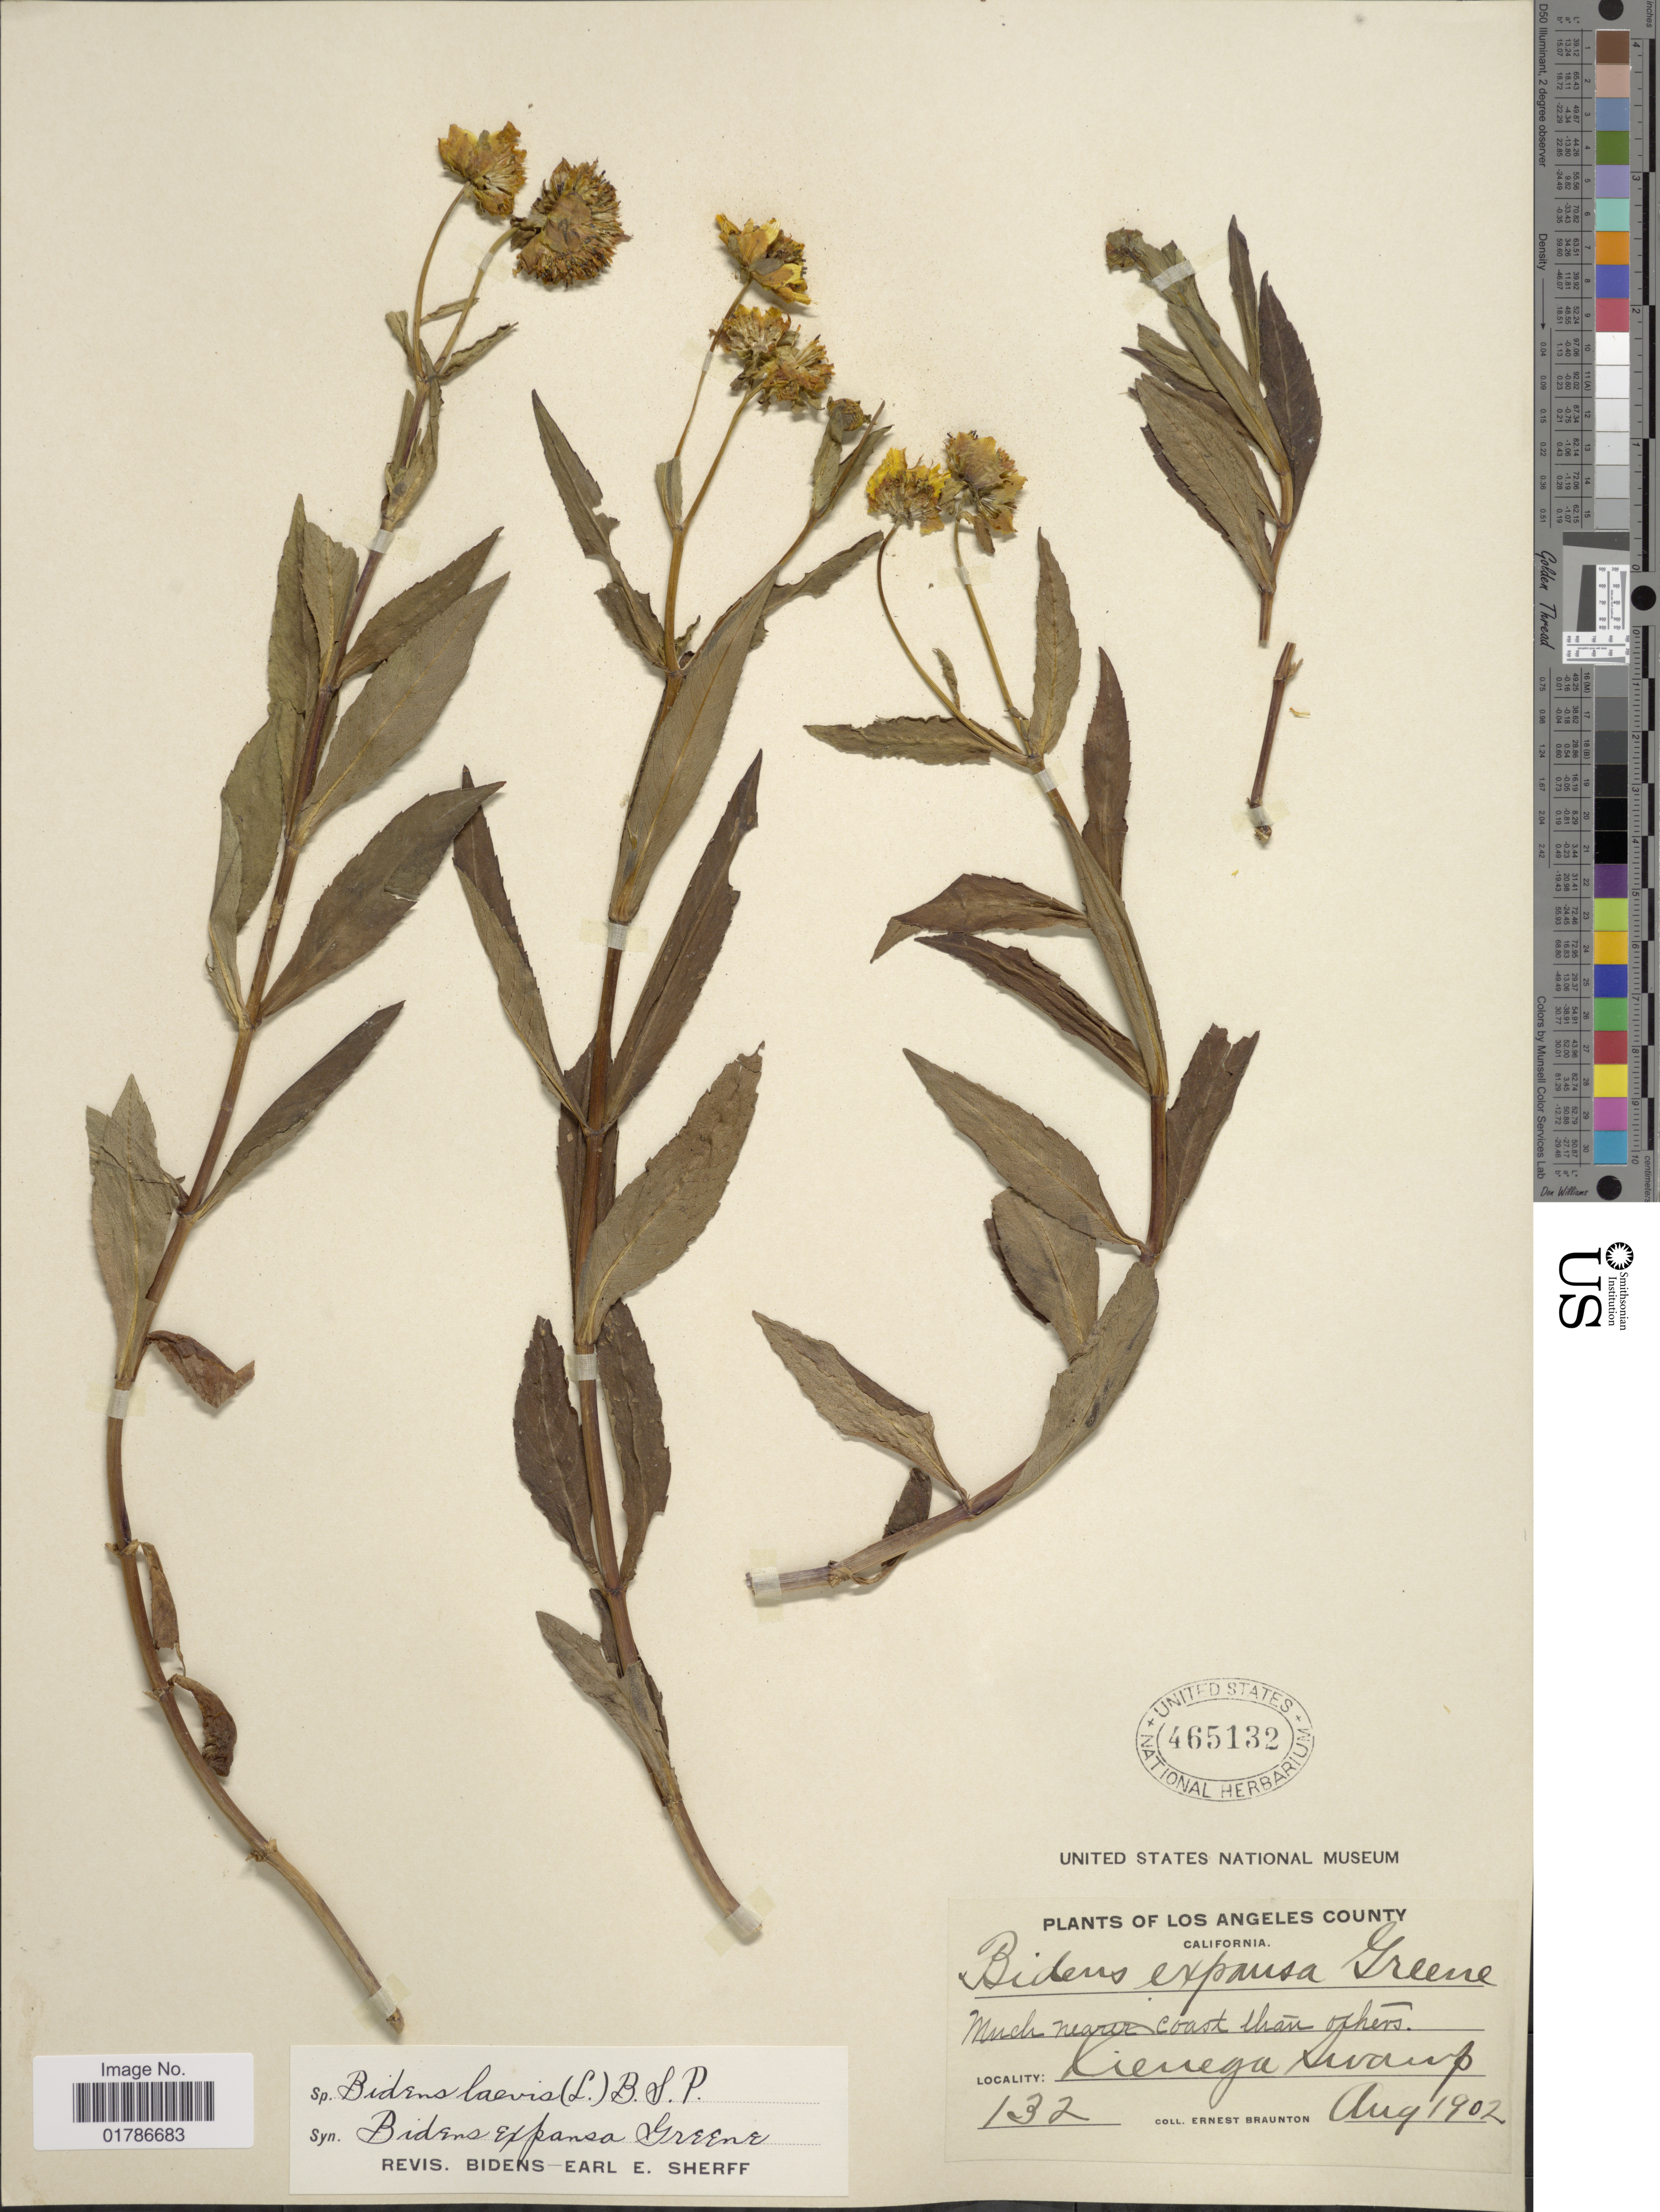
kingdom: Plantae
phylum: Tracheophyta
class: Magnoliopsida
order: Asterales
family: Asteraceae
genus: Bidens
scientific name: Bidens laevis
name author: (L.) Britton, Stearns & Poggenb.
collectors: E. Braunton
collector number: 132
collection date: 1902-08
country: United States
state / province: California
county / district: Los Angeles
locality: Much nearer Coast then others, Los Angeles County, Lienega Swamp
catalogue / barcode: US 465132